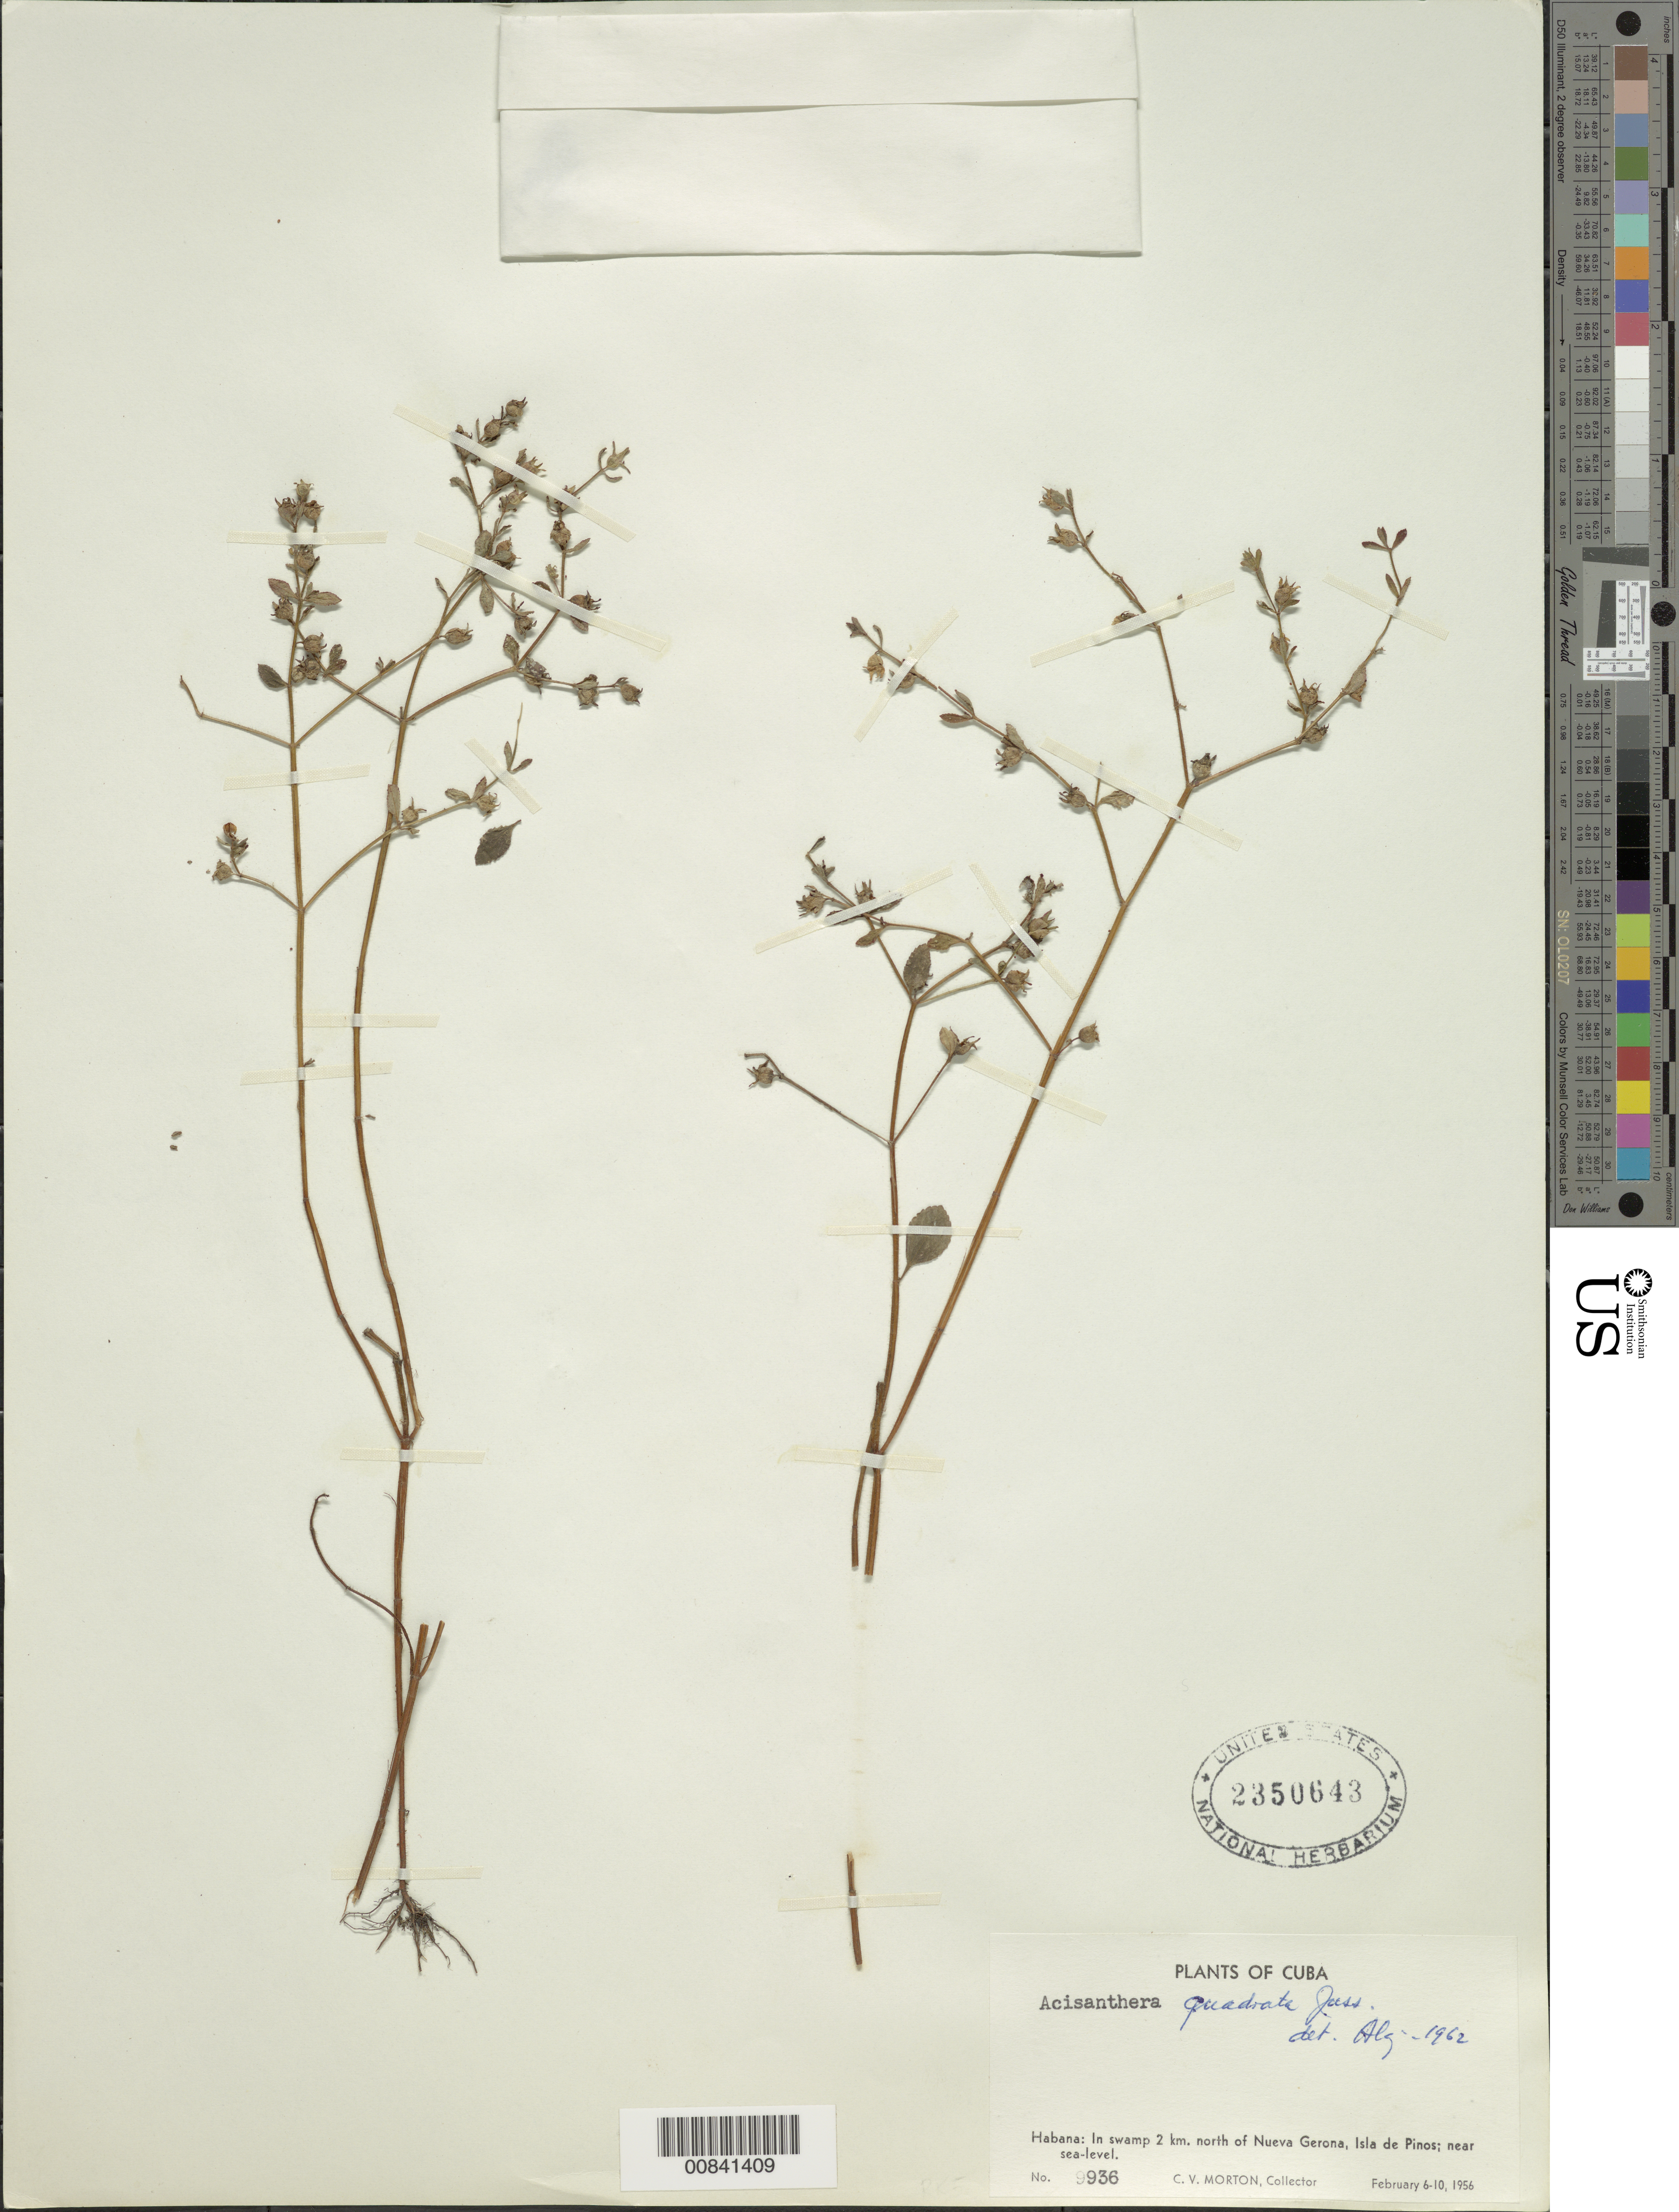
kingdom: Plantae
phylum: Tracheophyta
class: Magnoliopsida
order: Myrtales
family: Melastomataceae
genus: Acisanthera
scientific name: Acisanthera erecta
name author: Gleason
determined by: Nunes da Silva, Diego, (RB), Jardim Botanico do Rio de Janeiro - Herbario (BRAZIL)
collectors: C. V. Morton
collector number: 9936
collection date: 1956-02-06/1956-02-10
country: Cuba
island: Isla de la Juventud [Isla de Pinos]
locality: Havana, 2 km N of Nueva Gerona.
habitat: In swamp.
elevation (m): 0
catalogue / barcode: US 2350643